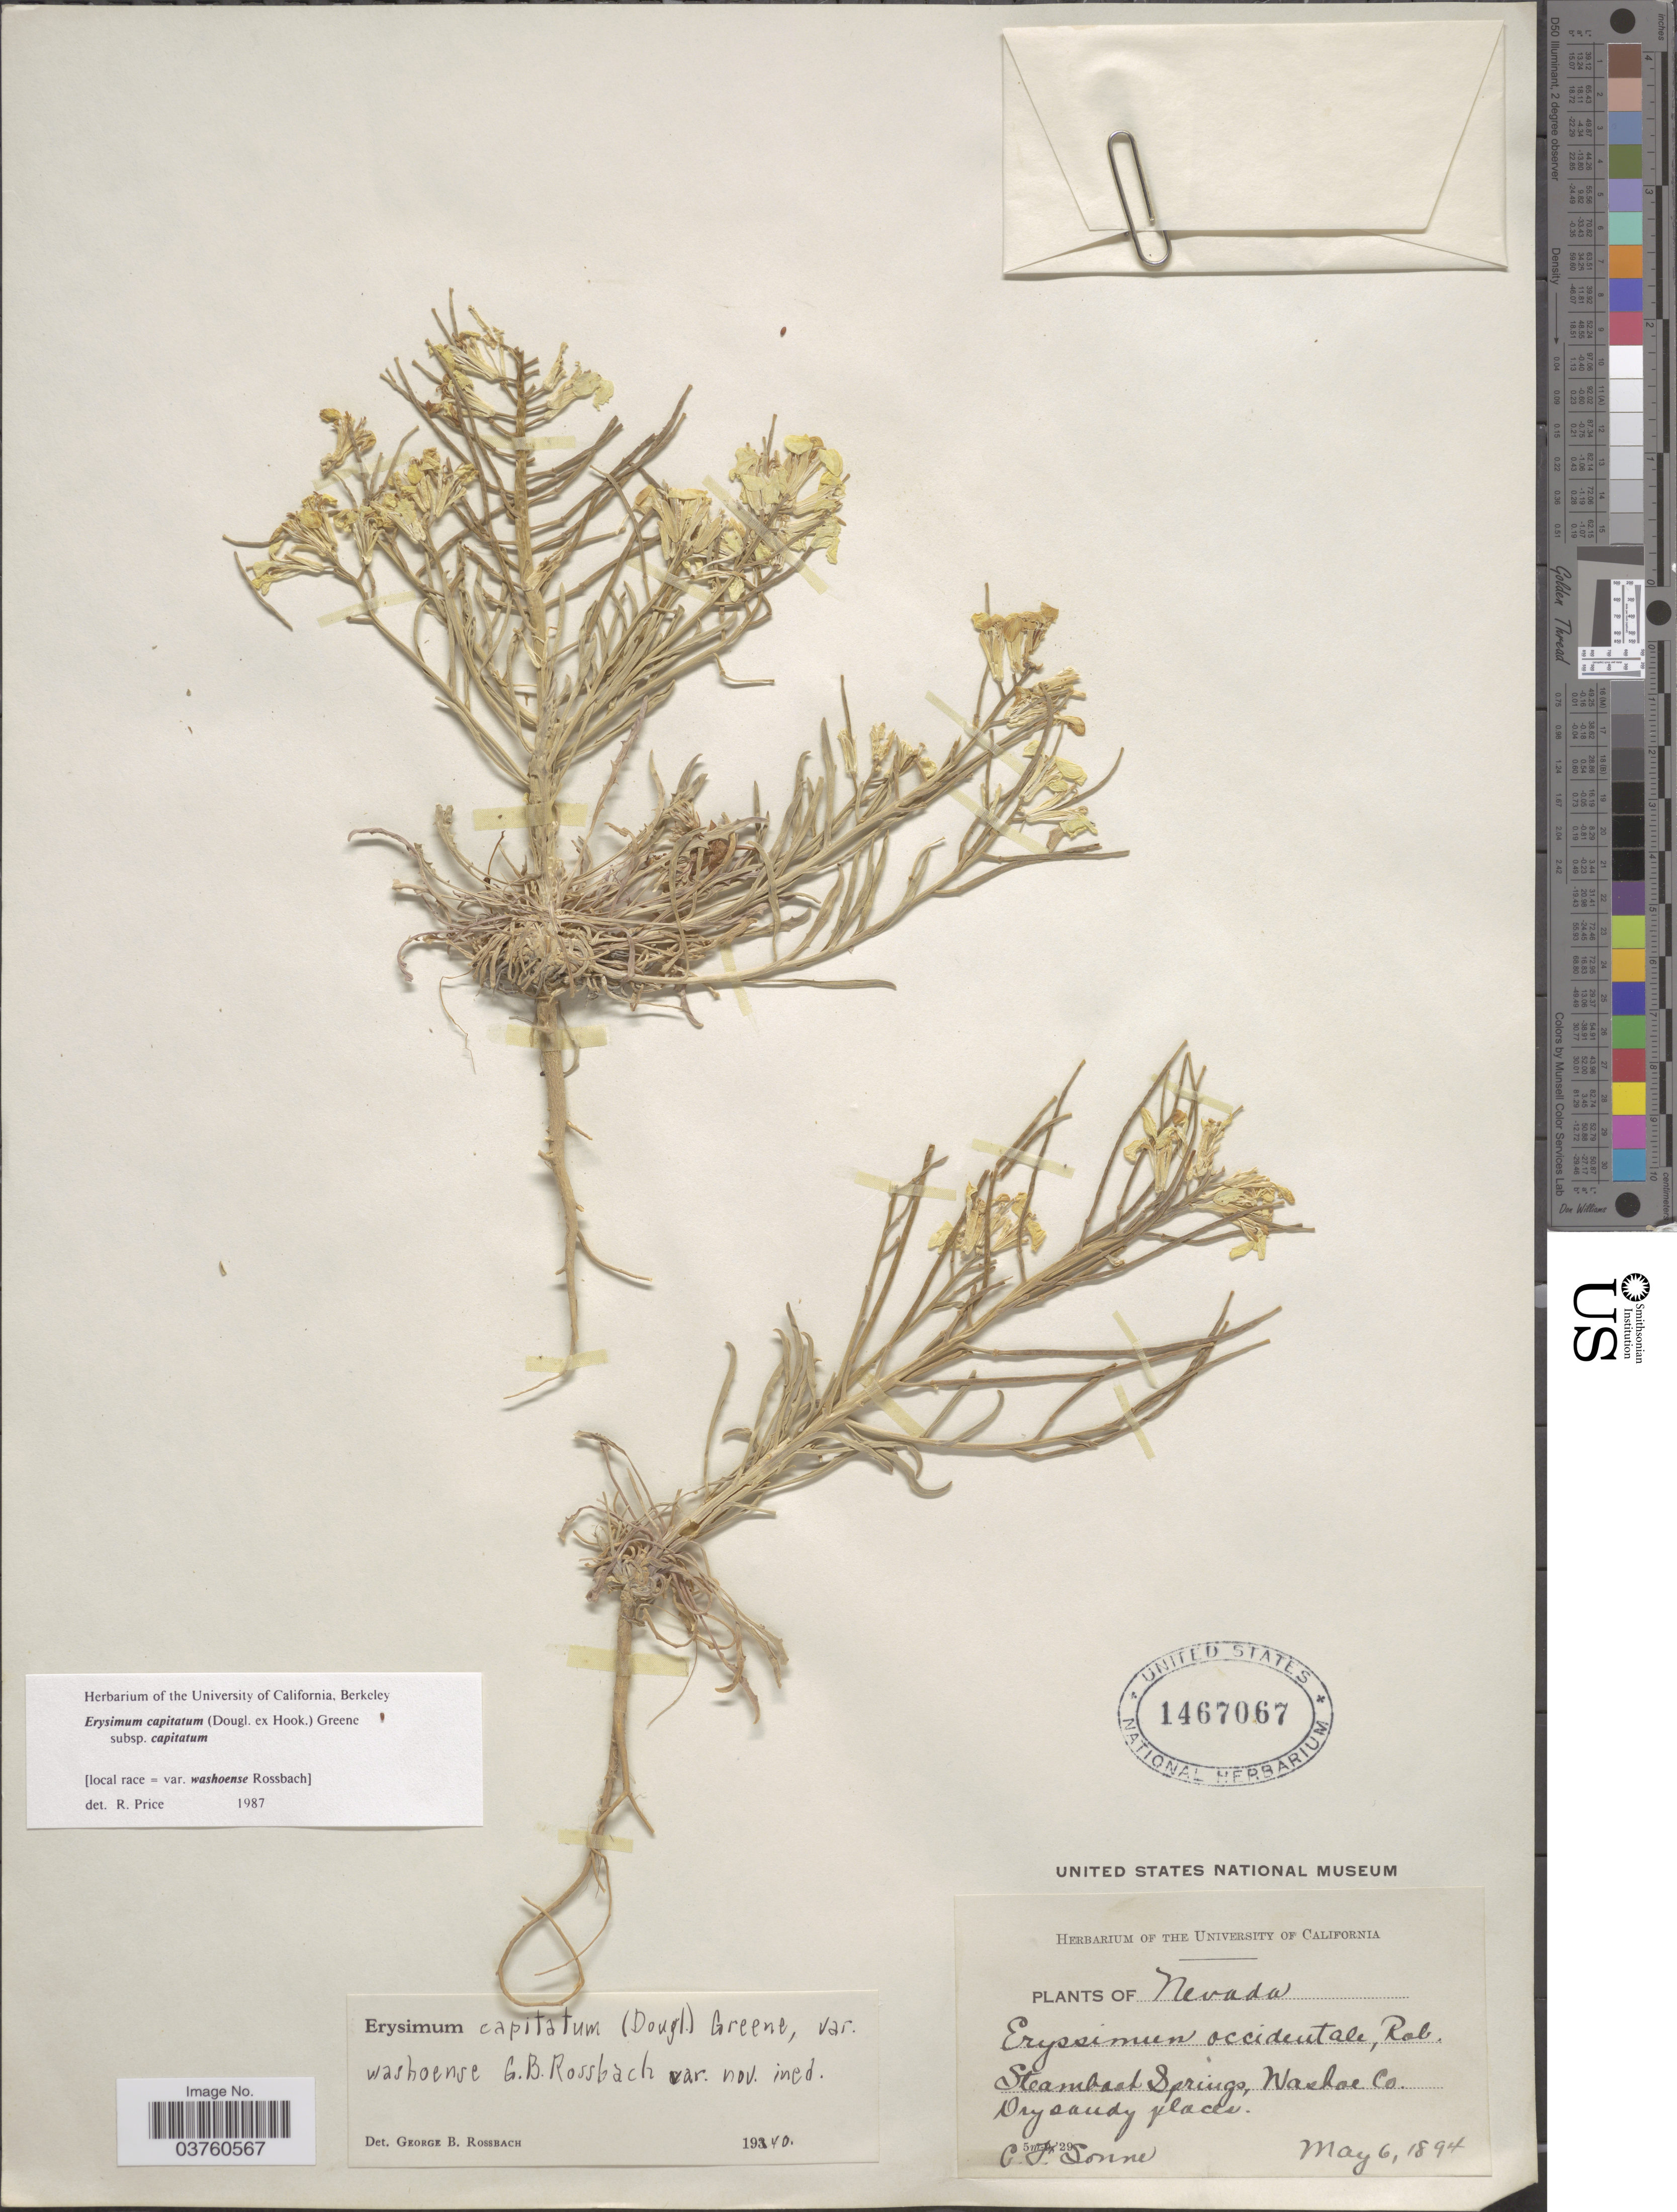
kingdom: Plantae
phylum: Tracheophyta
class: Magnoliopsida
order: Brassicales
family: Brassicaceae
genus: Erysimum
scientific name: Erysimum capitatum subsp. capitatum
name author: (Douglas ex Hook.) Greene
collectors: C. Sonne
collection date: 1894-05-06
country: United States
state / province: Nevada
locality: Steamboat Springs, Washoe Co.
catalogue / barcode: US 1467067